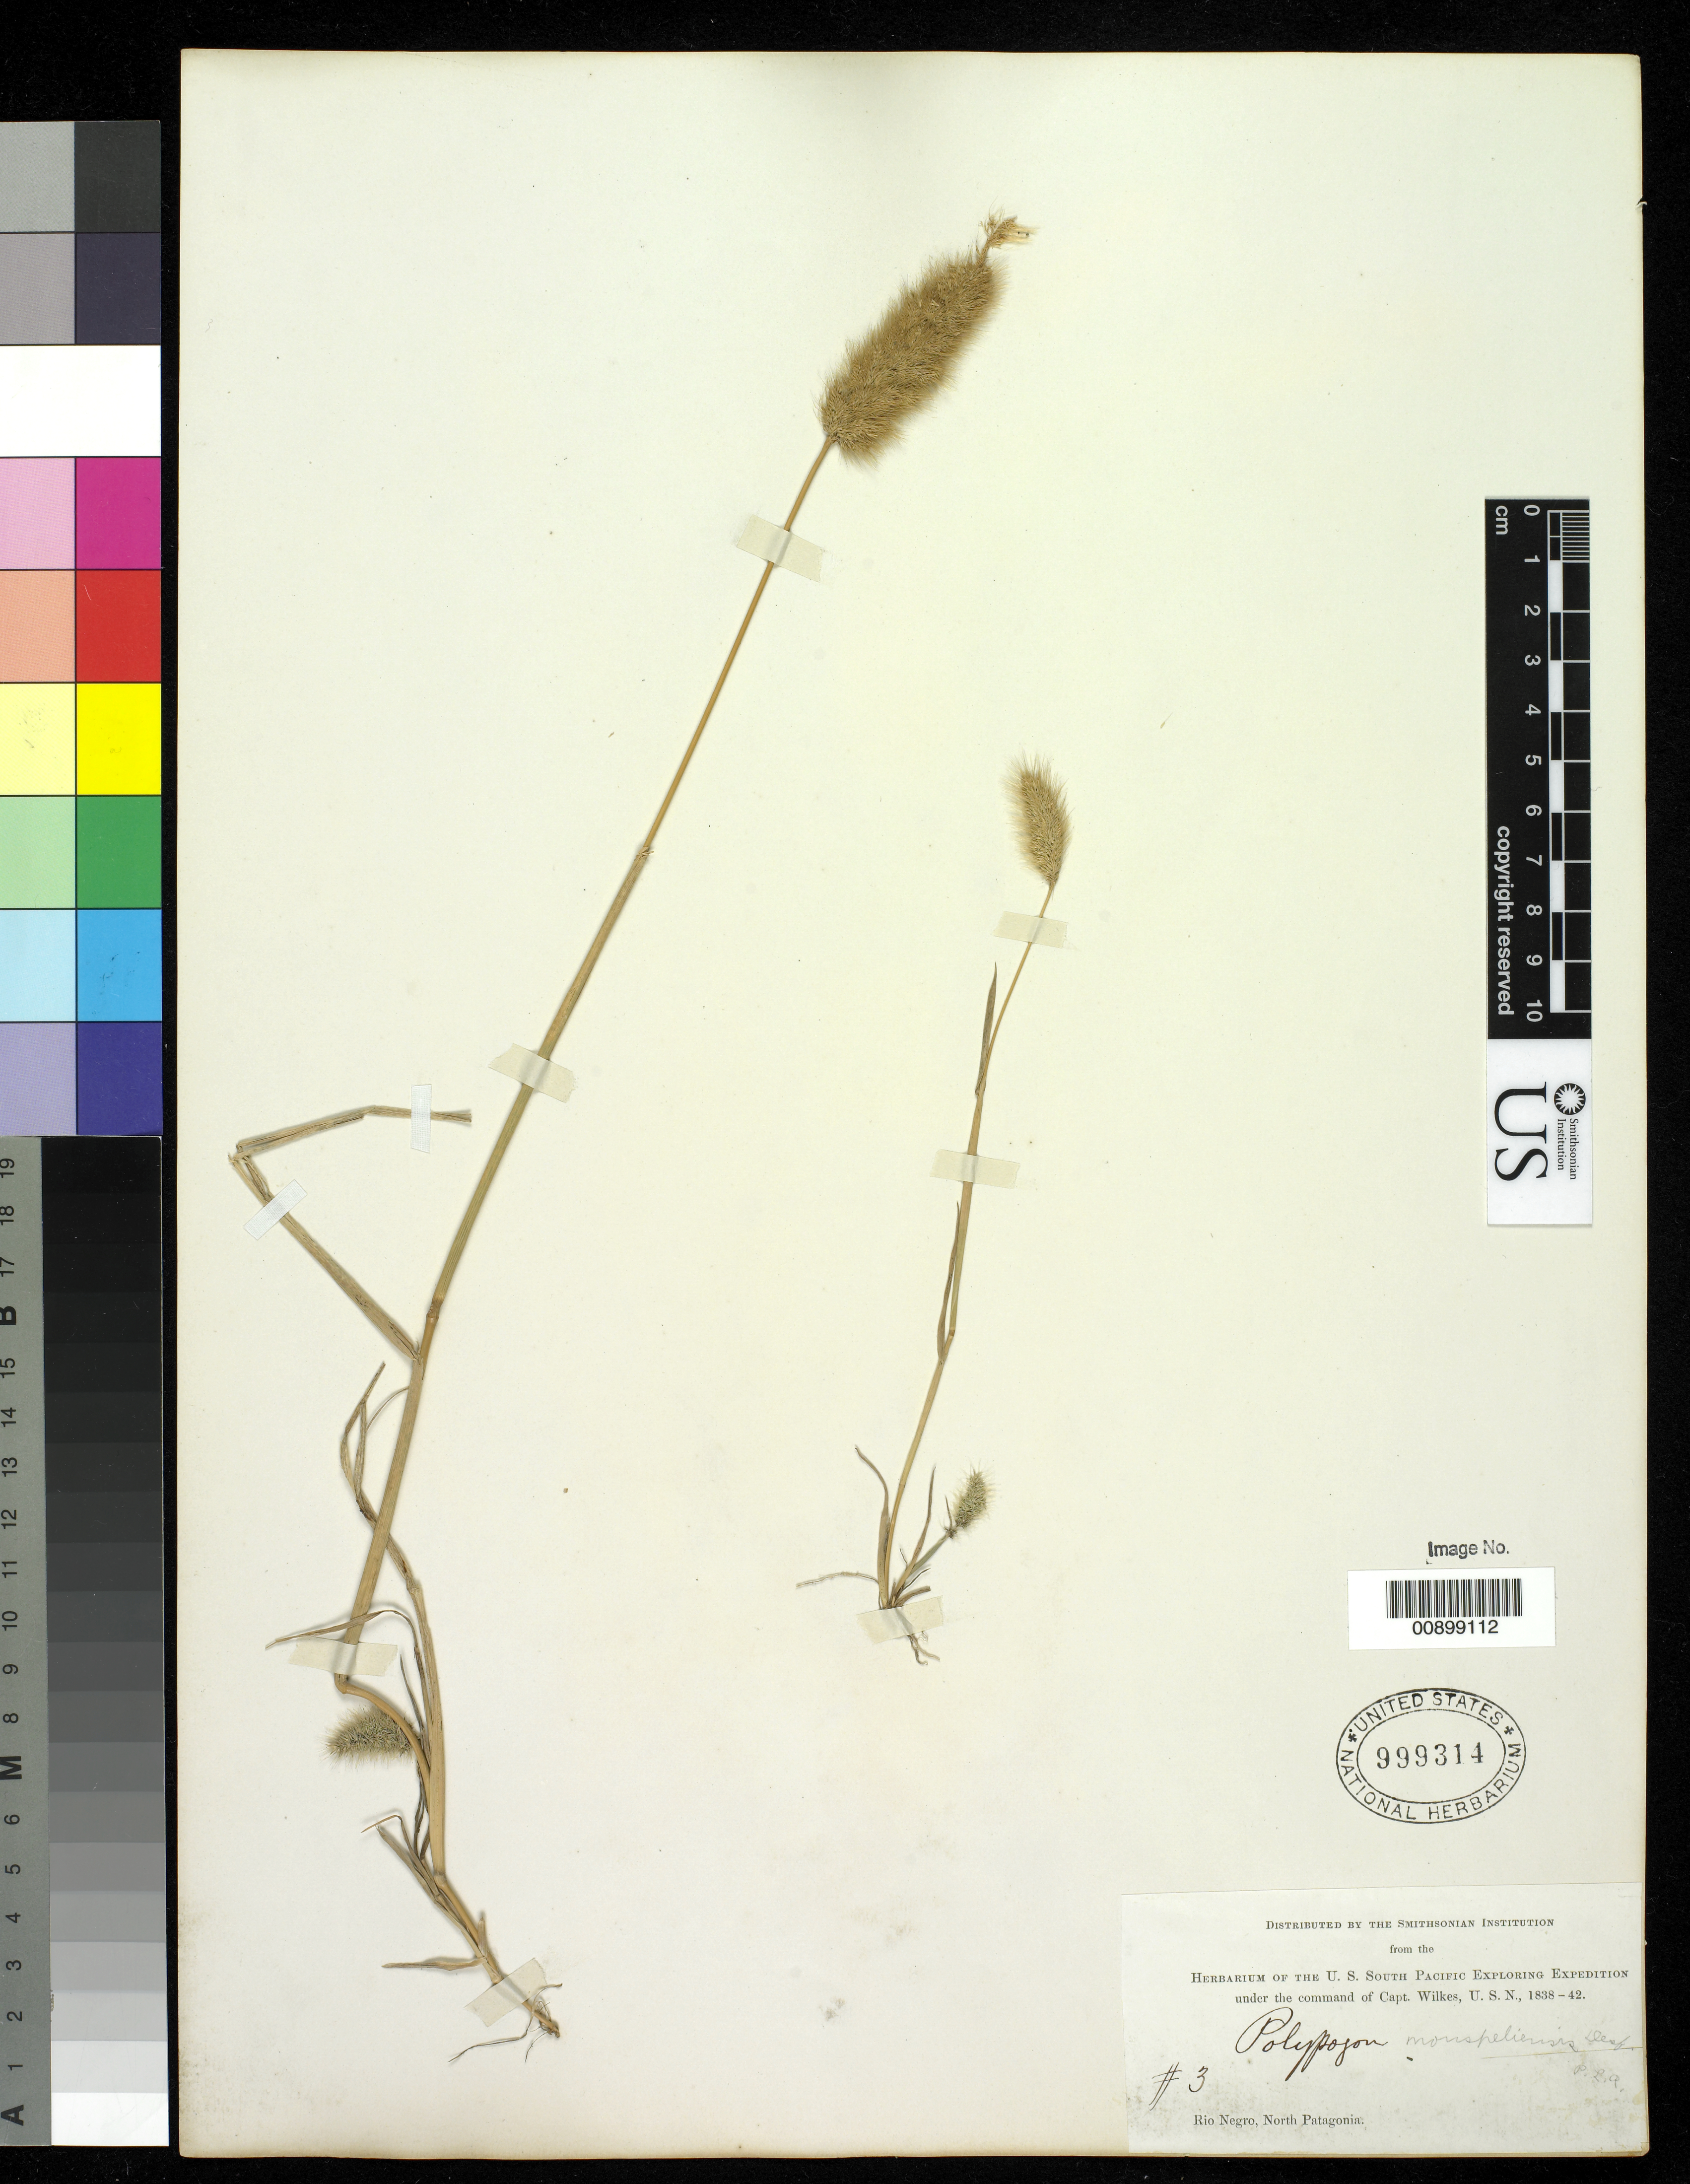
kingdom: Plantae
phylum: Tracheophyta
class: Liliopsida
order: Poales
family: Poaceae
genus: Polypogon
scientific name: Polypogon monspeliensis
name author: (L.) Desf.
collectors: Wilkes Explor. Exped.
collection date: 1838/1842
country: Brazil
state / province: Amazonas / Bahia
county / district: Río Negro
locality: Rio Negro, North Patagonia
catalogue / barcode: US 999314